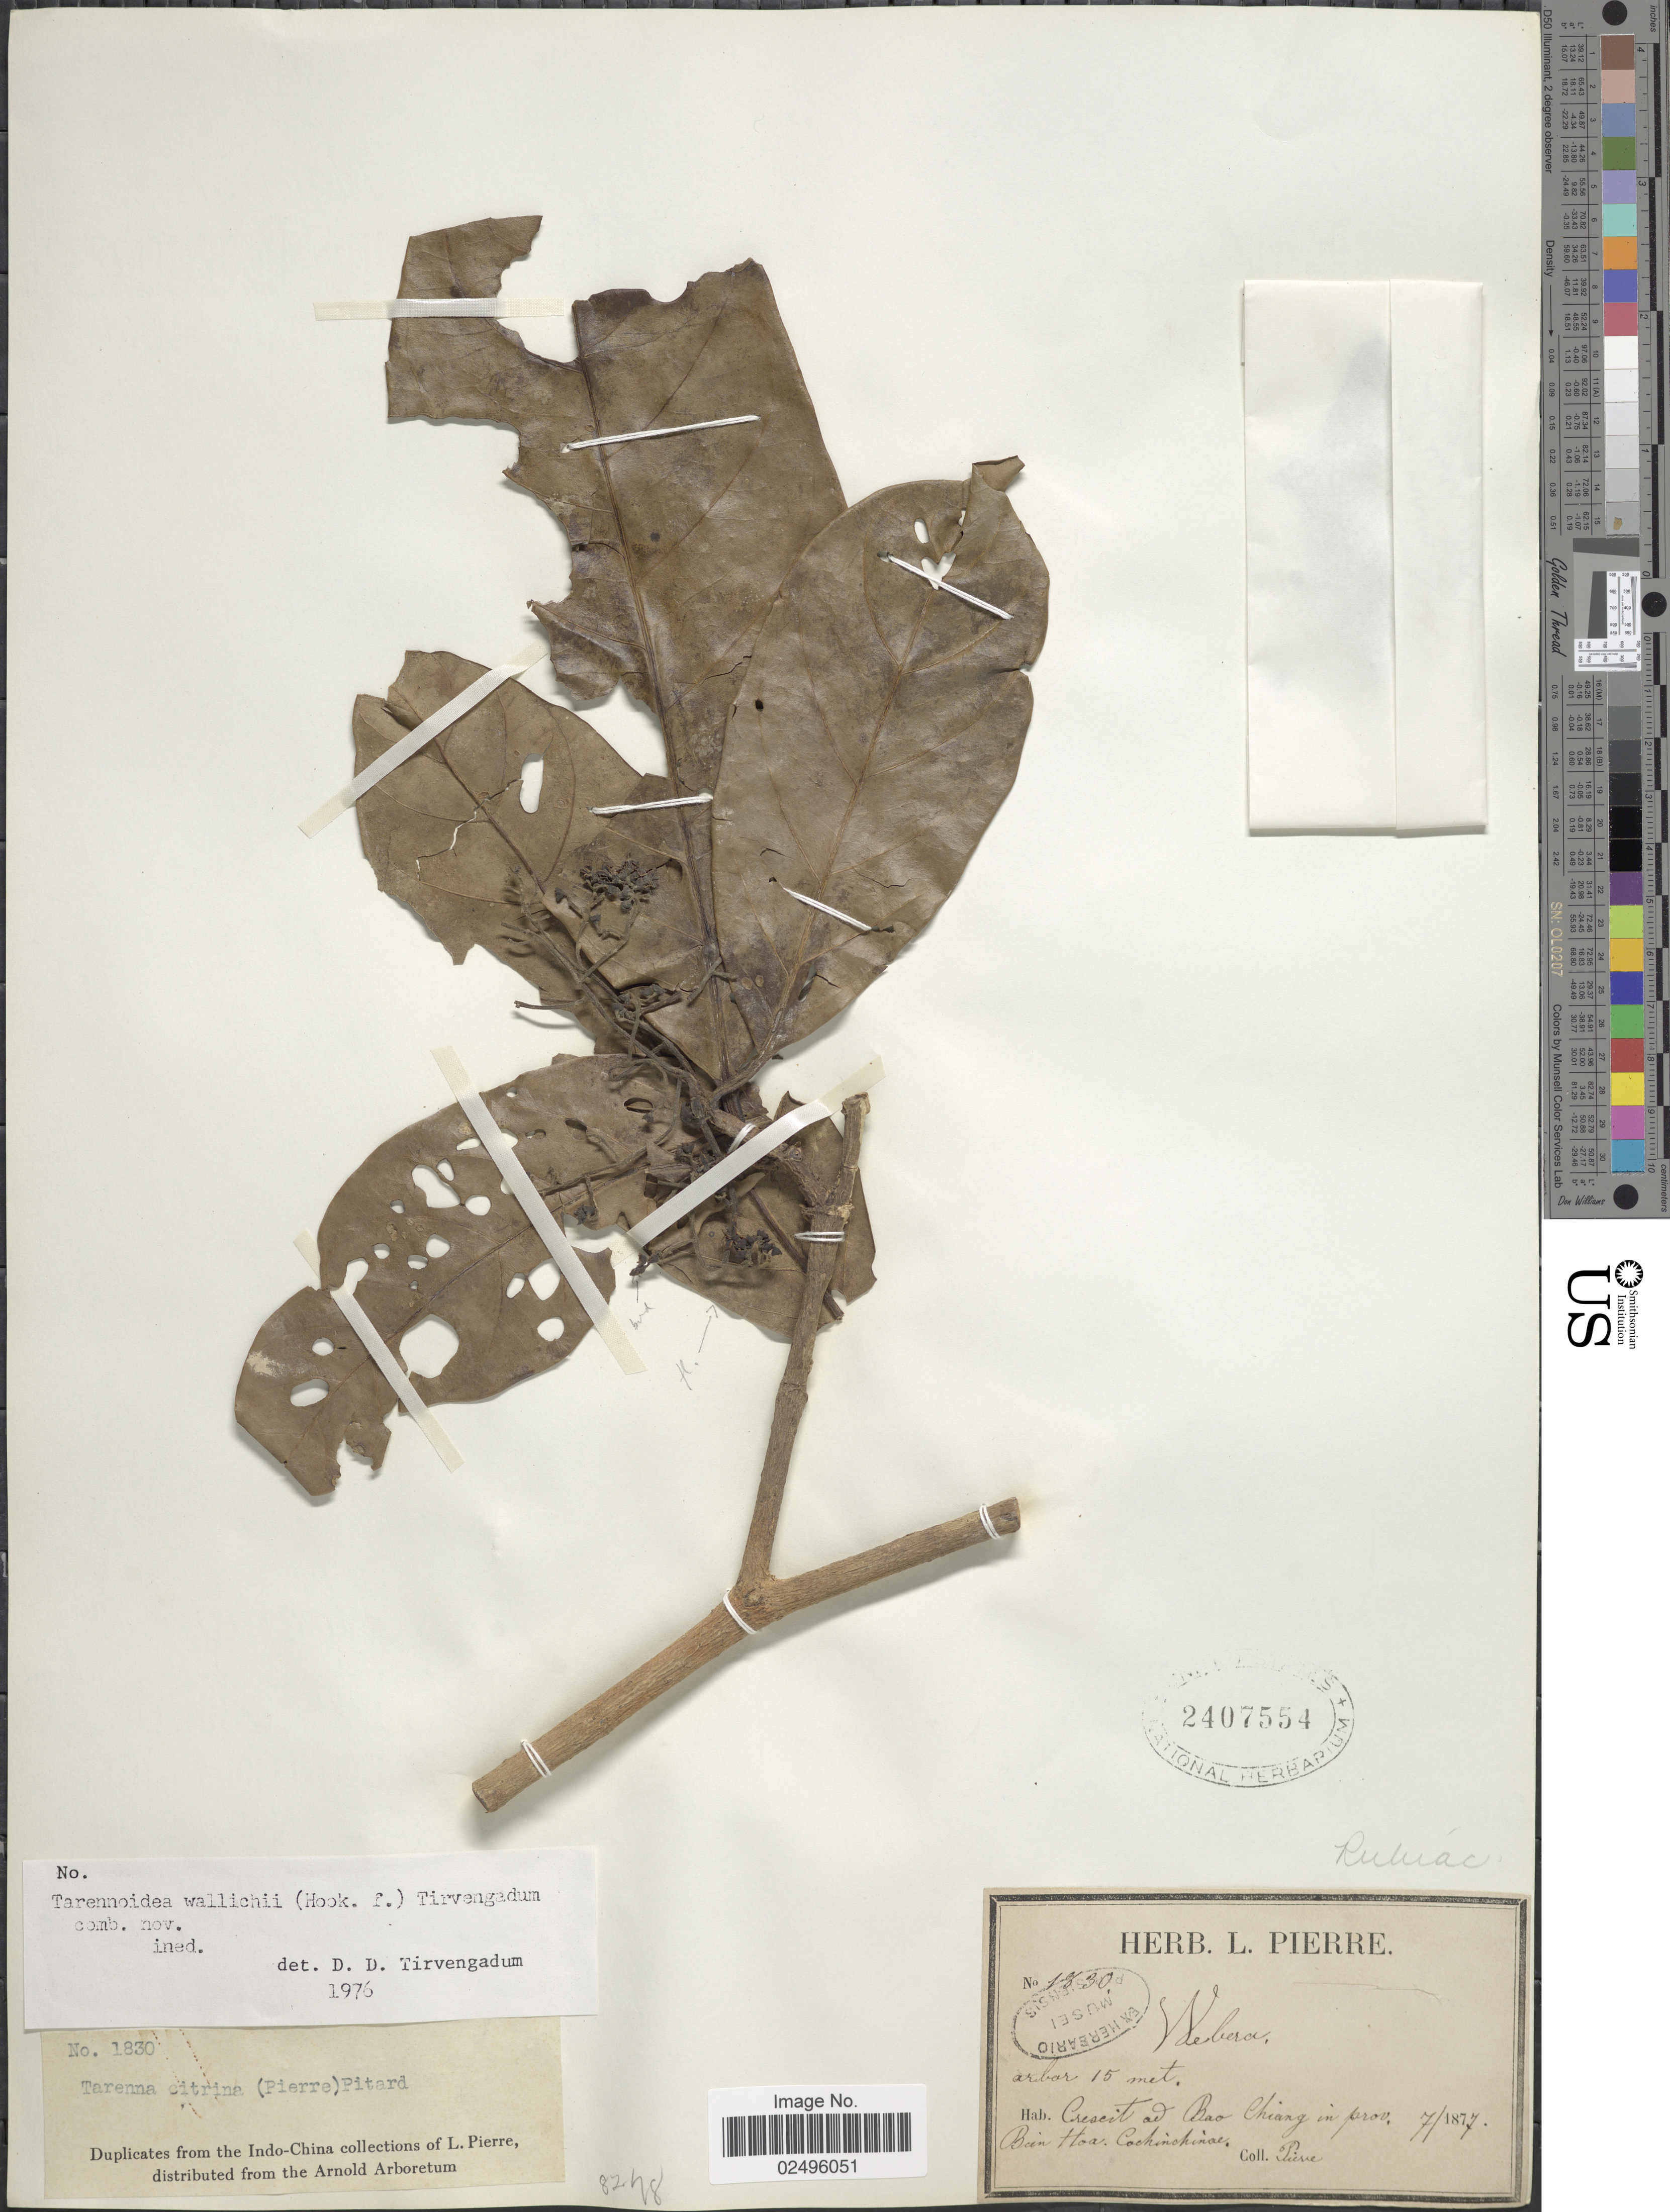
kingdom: Plantae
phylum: Tracheophyta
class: Magnoliopsida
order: Gentianales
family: Rubiaceae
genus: Tarennoidea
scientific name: Tarennoidea wallichii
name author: (Hook. f.) Tirveng. & Sastre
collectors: L. Pierre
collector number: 1830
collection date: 1877-07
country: Vietnam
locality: Crescit ad Bao Chiang in prov BainHoa, Cochinchinae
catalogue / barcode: US 2407554